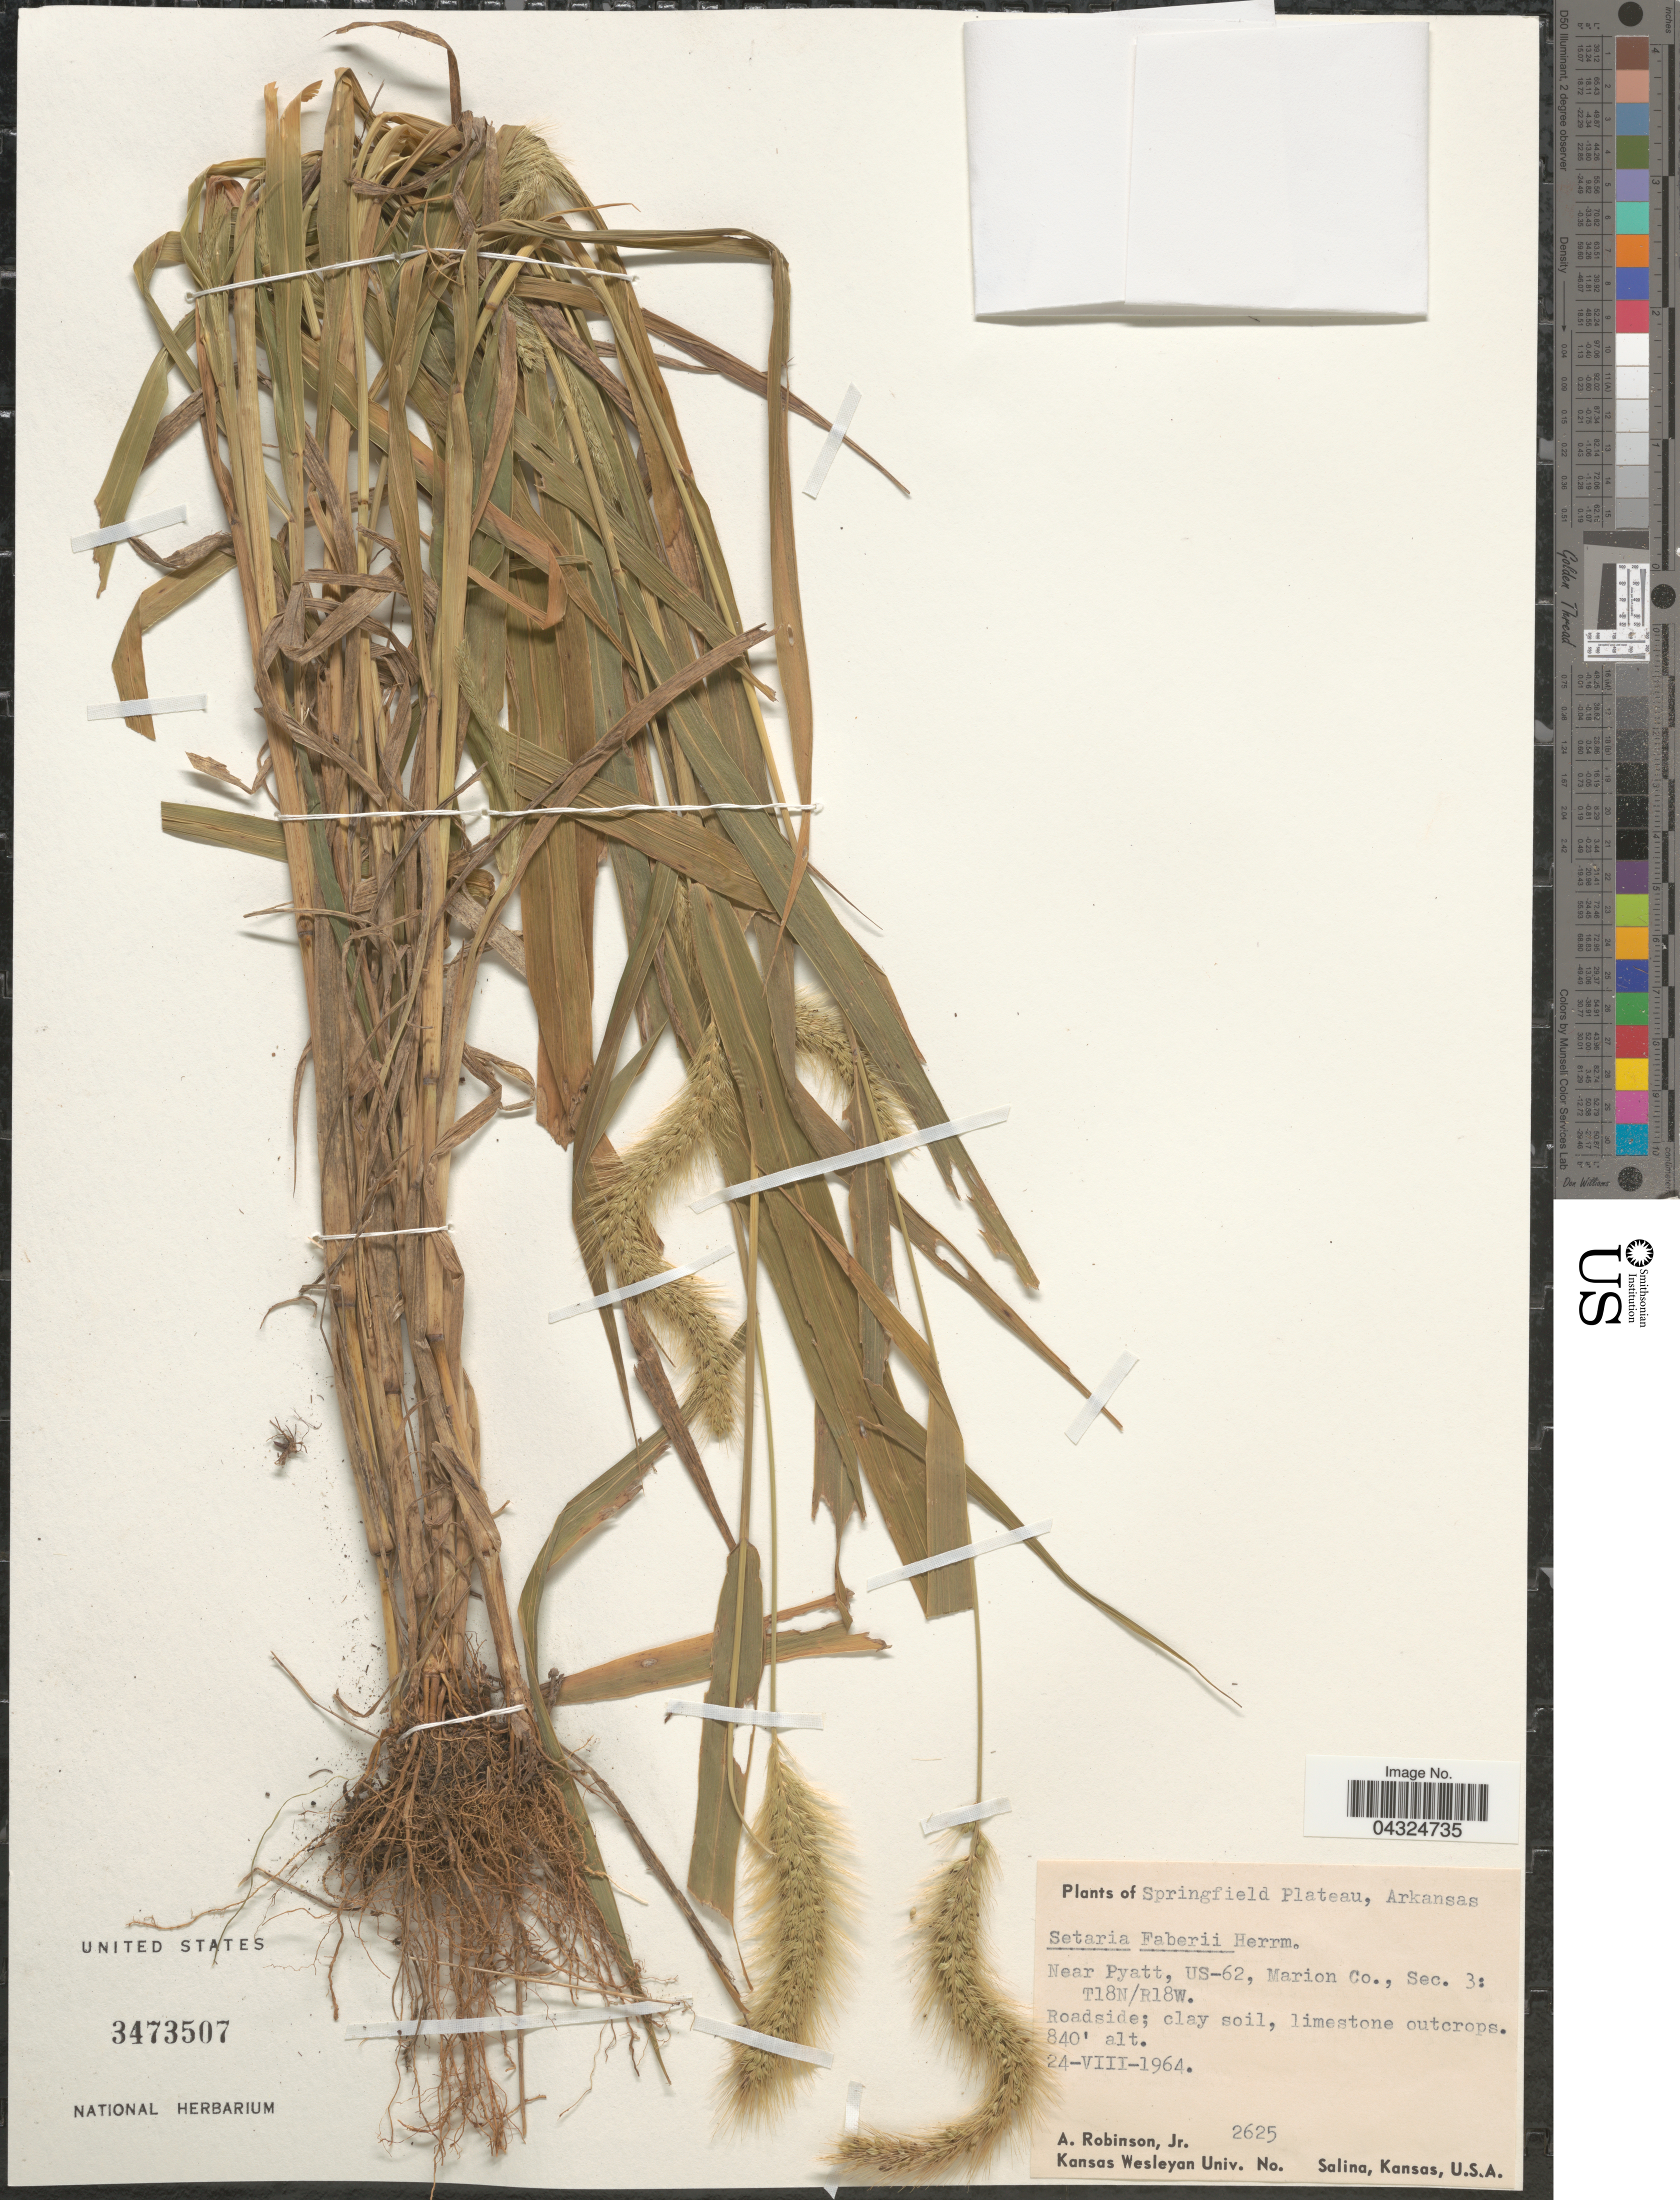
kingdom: Plantae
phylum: Tracheophyta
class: Liliopsida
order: Poales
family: Poaceae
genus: Setaria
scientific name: Setaria faberi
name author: R.A.W. Herrm.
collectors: A. Robinson Jr.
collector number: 2625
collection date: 1964-08-24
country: United States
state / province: Arkansas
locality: Springfield Plateau. Near Pyatt, US-62, Marion Co., Sec. 3: T18N/R18W. Roadside; clay soil, limestone outcrops.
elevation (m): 256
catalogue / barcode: US 3473507